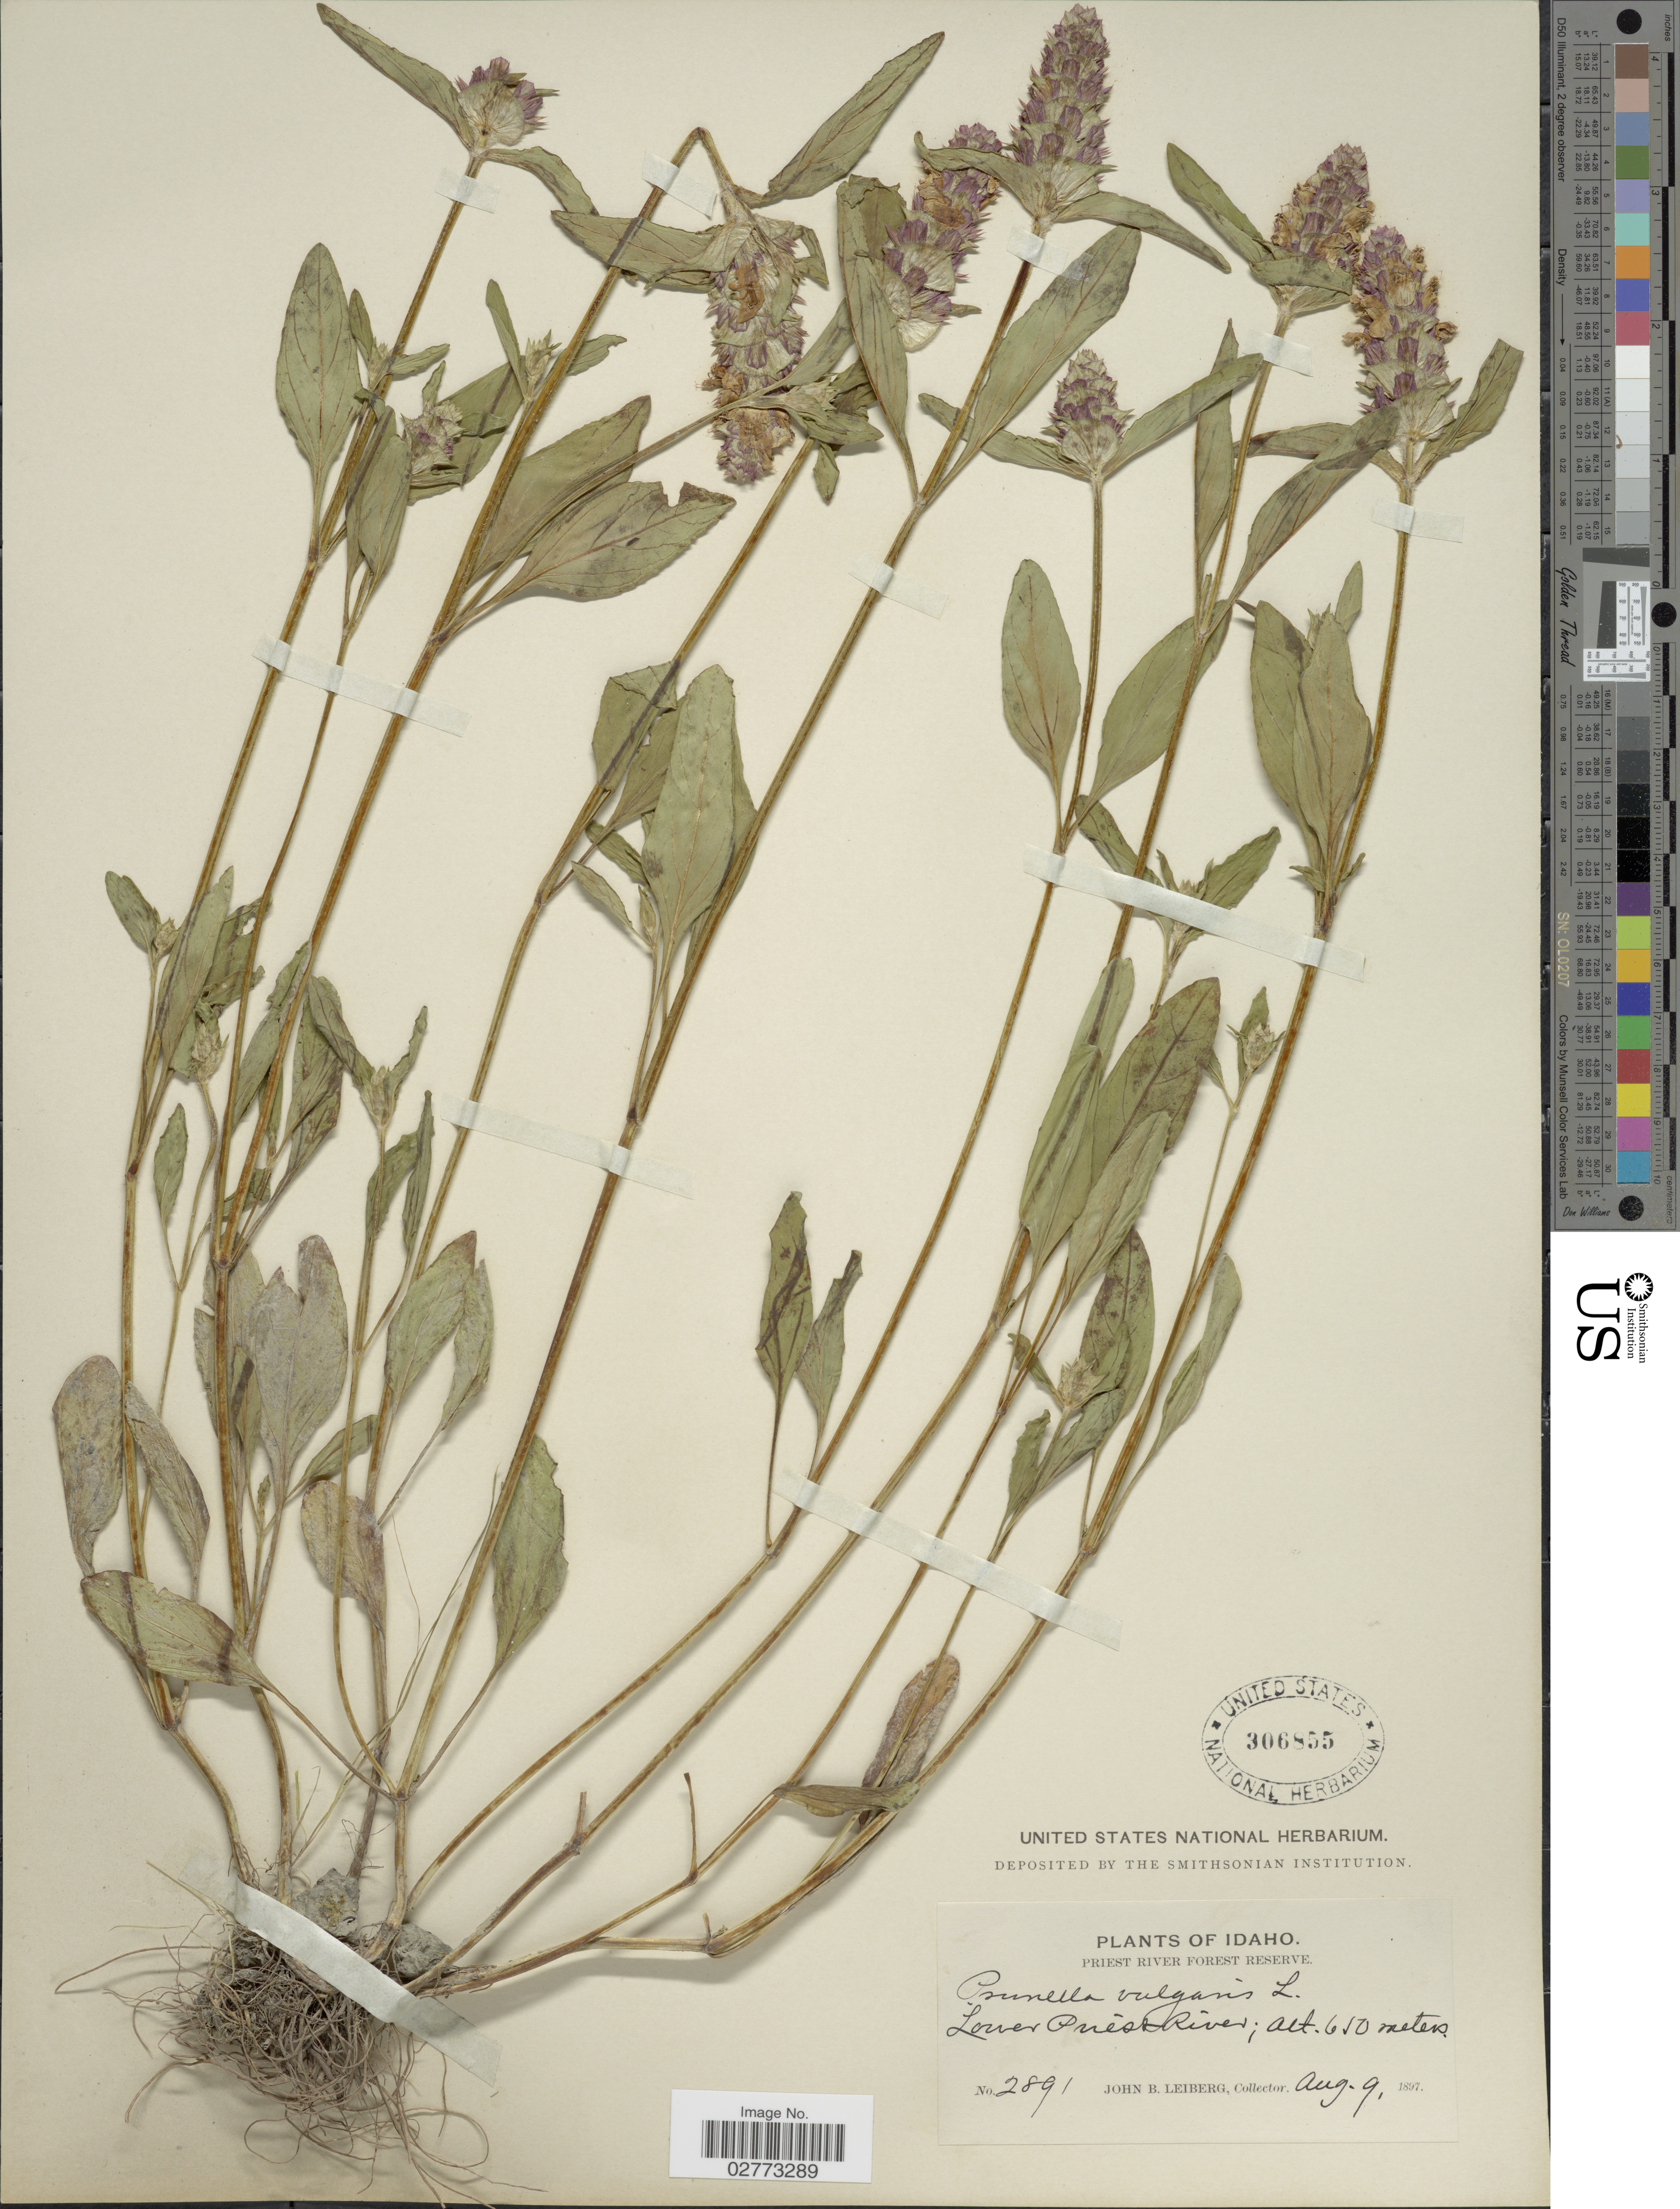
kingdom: Plantae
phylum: Tracheophyta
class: Magnoliopsida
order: Lamiales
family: Lamiaceae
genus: Prunella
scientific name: Prunella vulgaris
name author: L.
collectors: J. B. Leiberg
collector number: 2891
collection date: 1897-08-09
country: United States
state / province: Idaho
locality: Priest River Forest Reserve. Lower Priest River.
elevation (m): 650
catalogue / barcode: US 306855